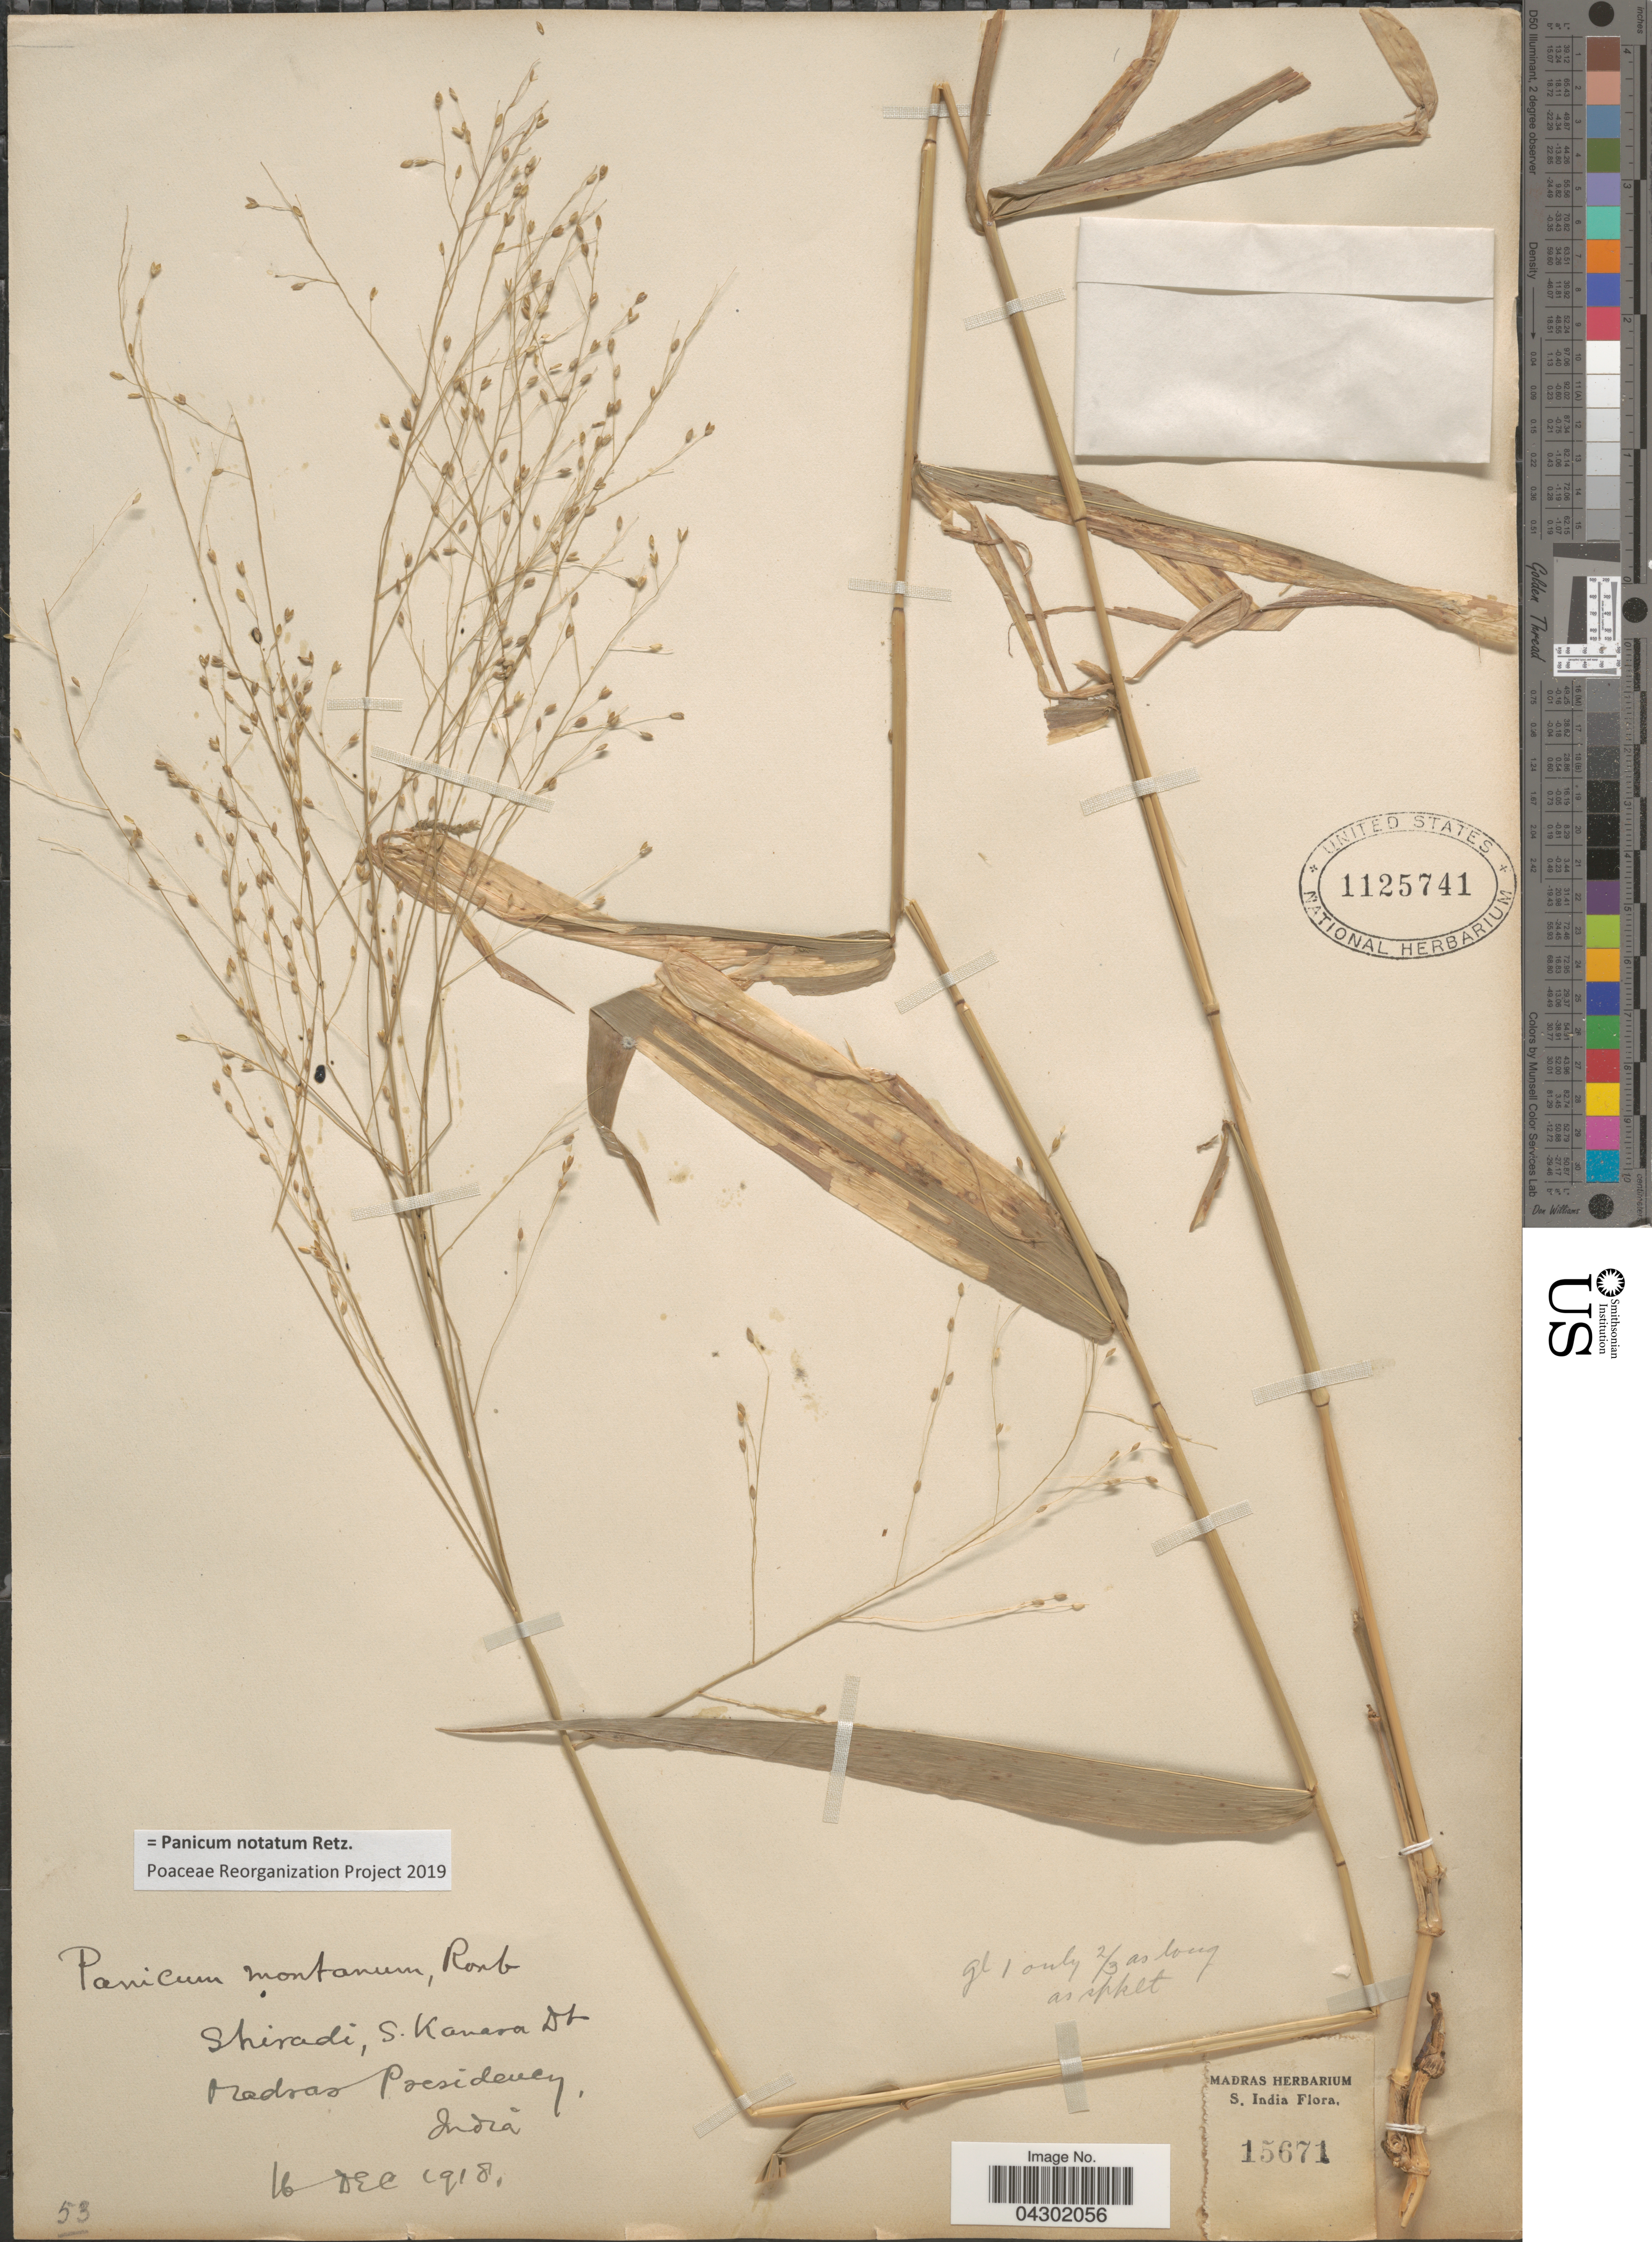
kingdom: Plantae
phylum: Tracheophyta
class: Liliopsida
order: Poales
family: Poaceae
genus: Panicum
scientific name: Panicum notatum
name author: Retz.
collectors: Ex herb. Madras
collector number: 15671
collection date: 1918-12-16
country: India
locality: Shiradi, S. Kanara Dt. Madras Presidency.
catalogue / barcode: US 1125741